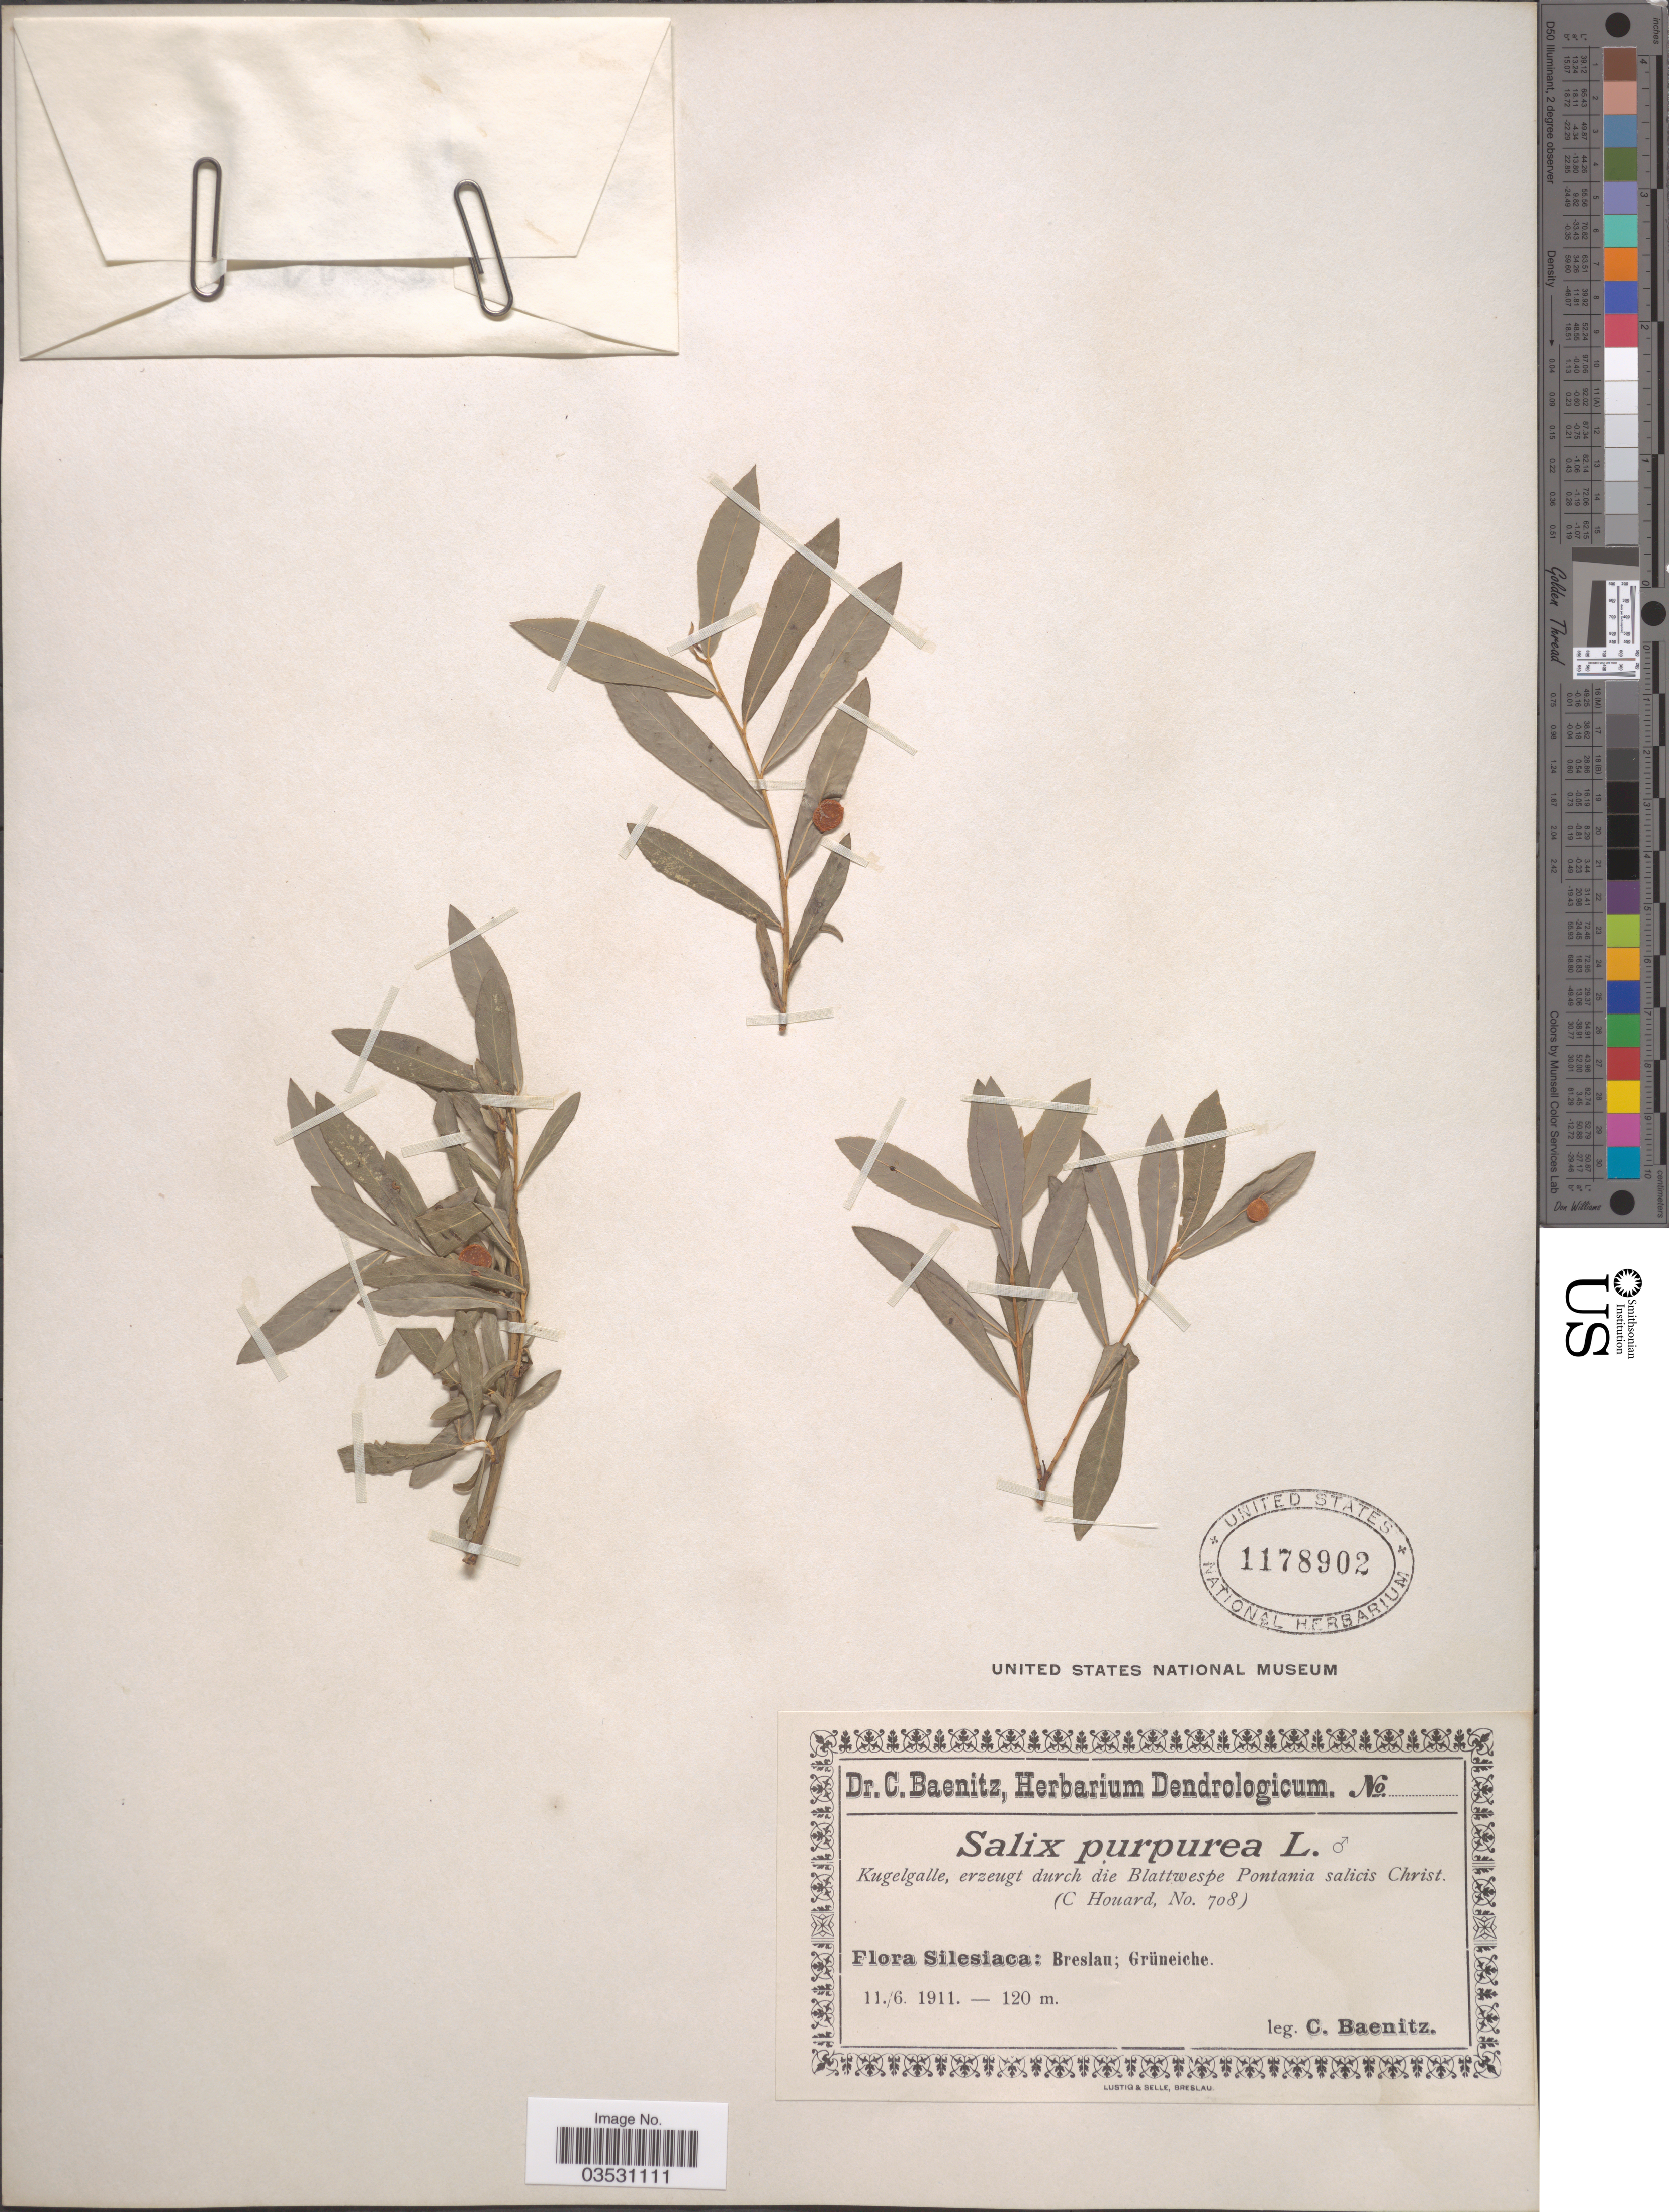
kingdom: Plantae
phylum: Tracheophyta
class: Magnoliopsida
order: Malpighiales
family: Salicaceae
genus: Salix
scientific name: Salix purpurea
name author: L.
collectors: C. G. Baenitz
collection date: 1911-06-11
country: Poland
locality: Silesiaca: Breslau; Grüneiche.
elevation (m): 120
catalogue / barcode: US 1178902